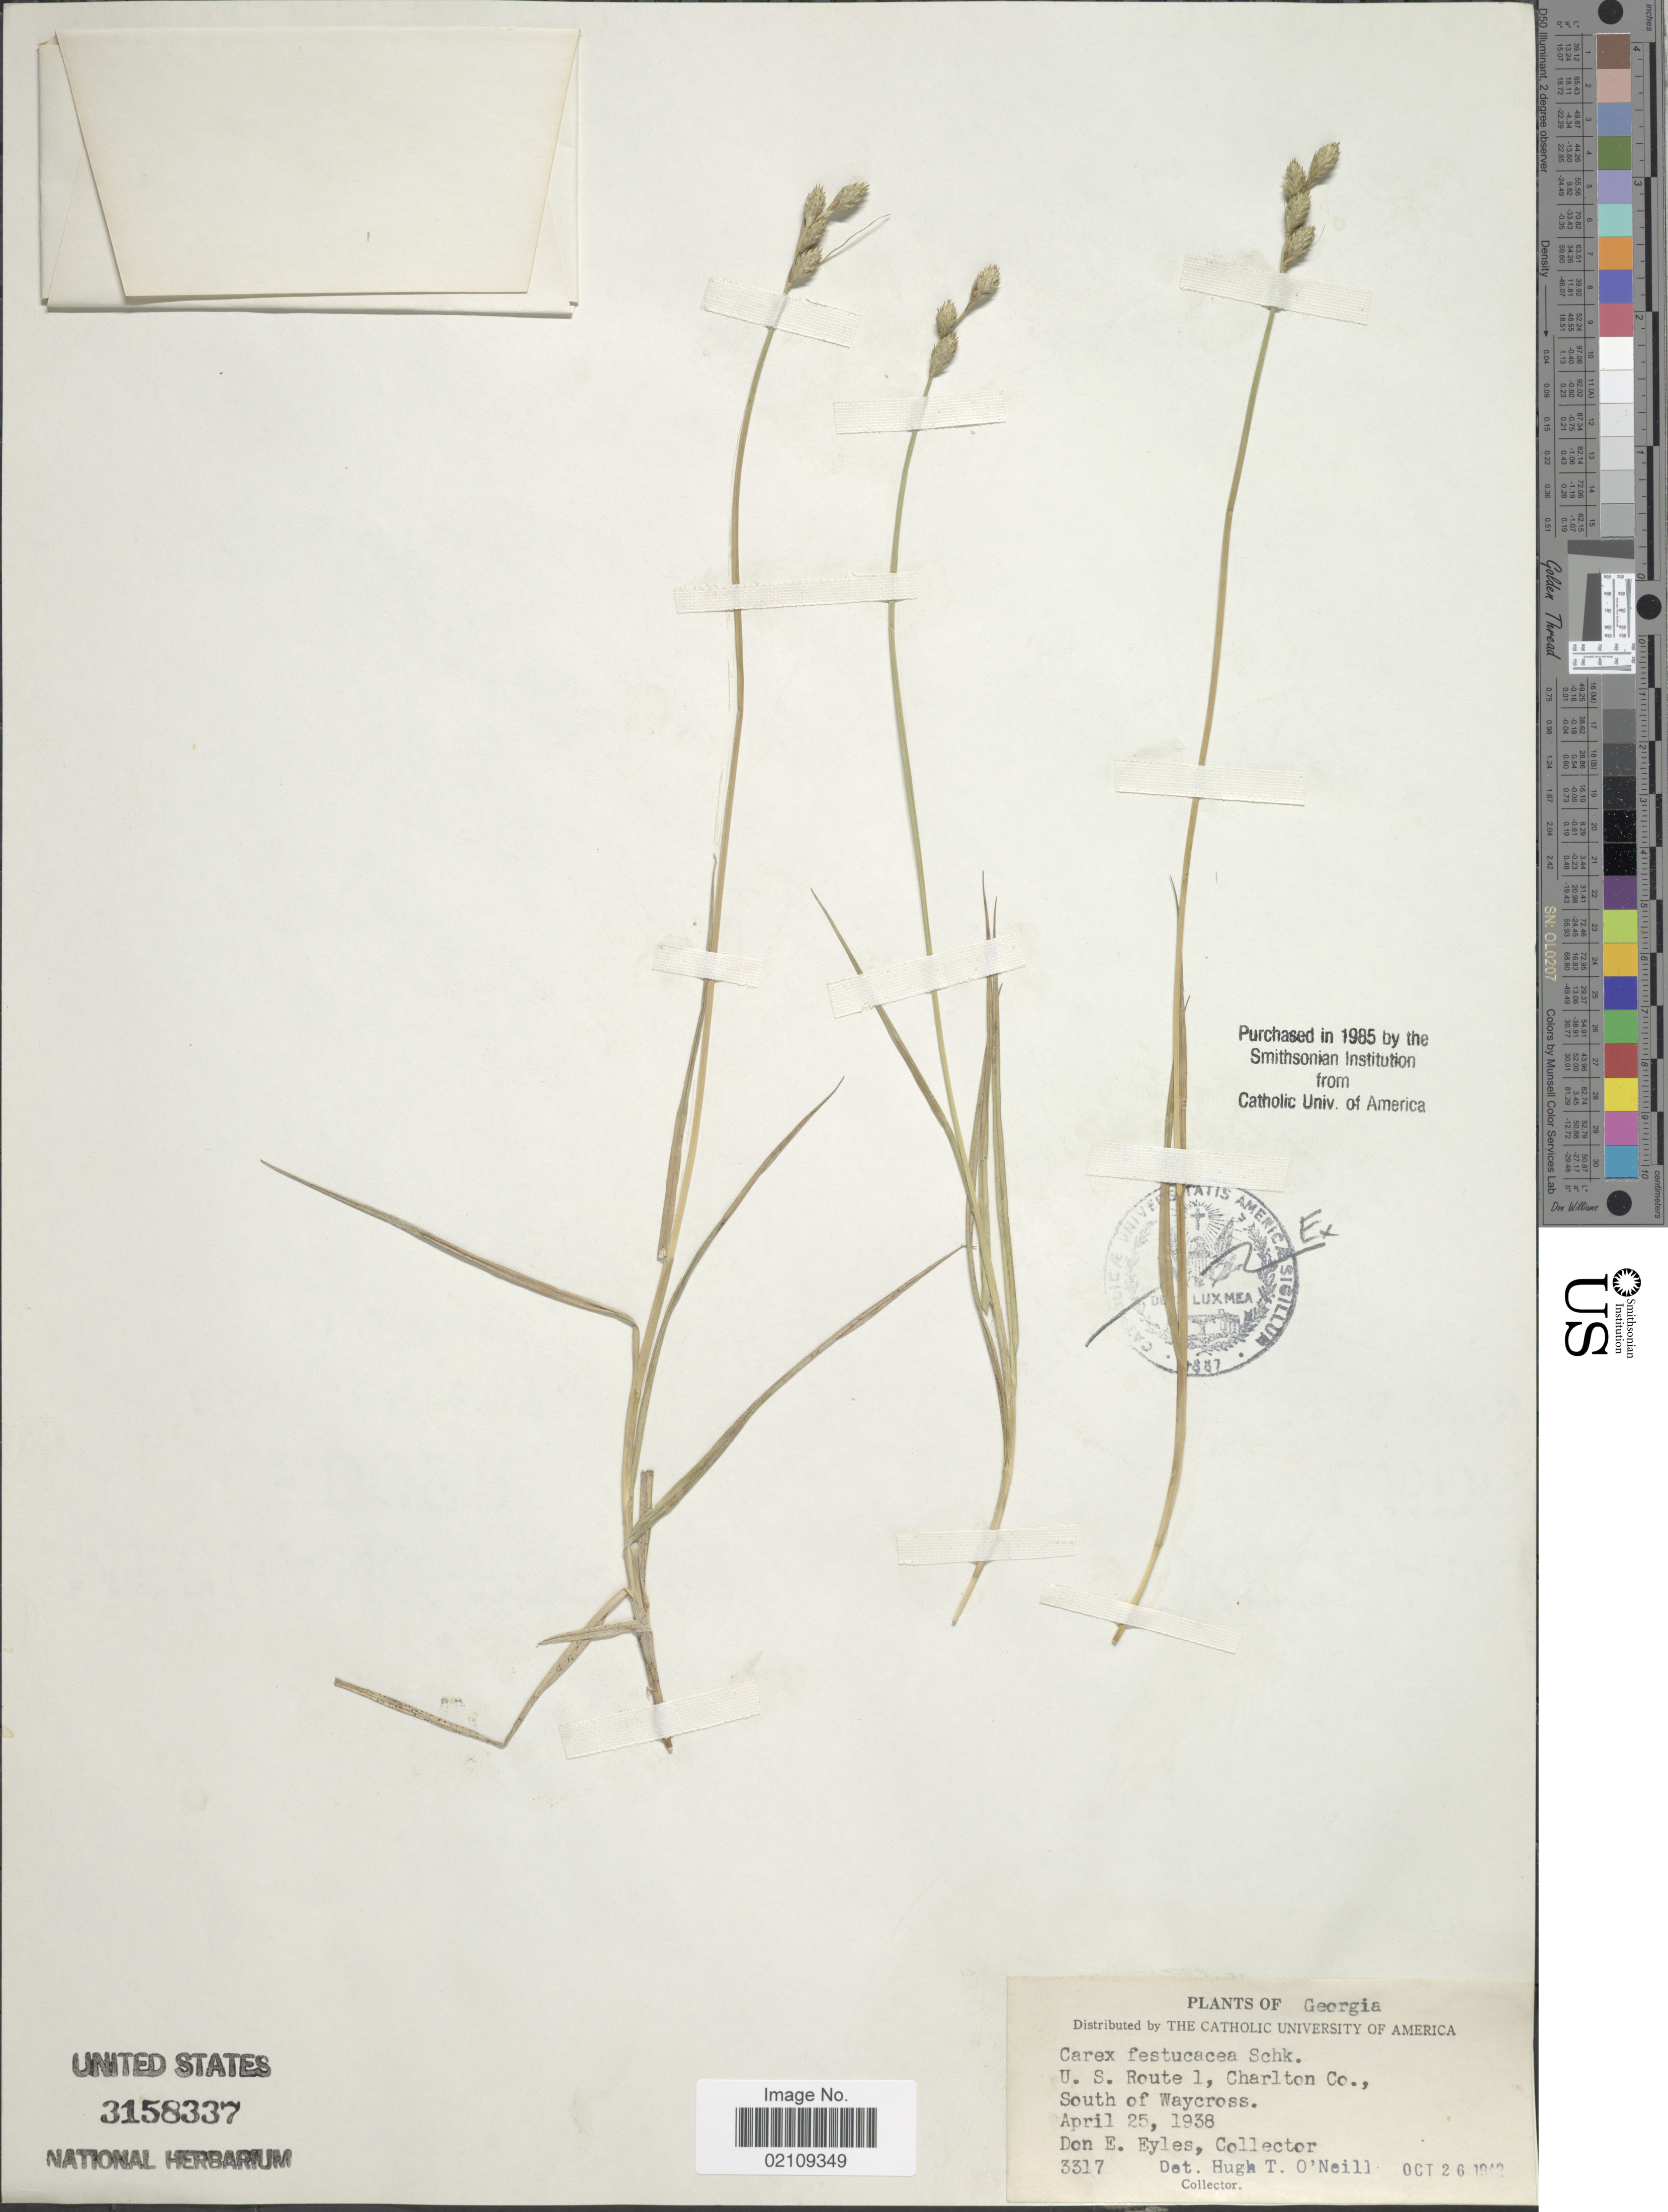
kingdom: Plantae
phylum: Tracheophyta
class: Liliopsida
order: Poales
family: Cyperaceae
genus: Carex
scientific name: Carex festucacea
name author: Willd.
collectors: D. Eyles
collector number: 3317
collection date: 1938-04-25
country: United States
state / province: Georgia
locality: U.S. Route 1, Charlton Co., South of Waycross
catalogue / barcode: US 3158337